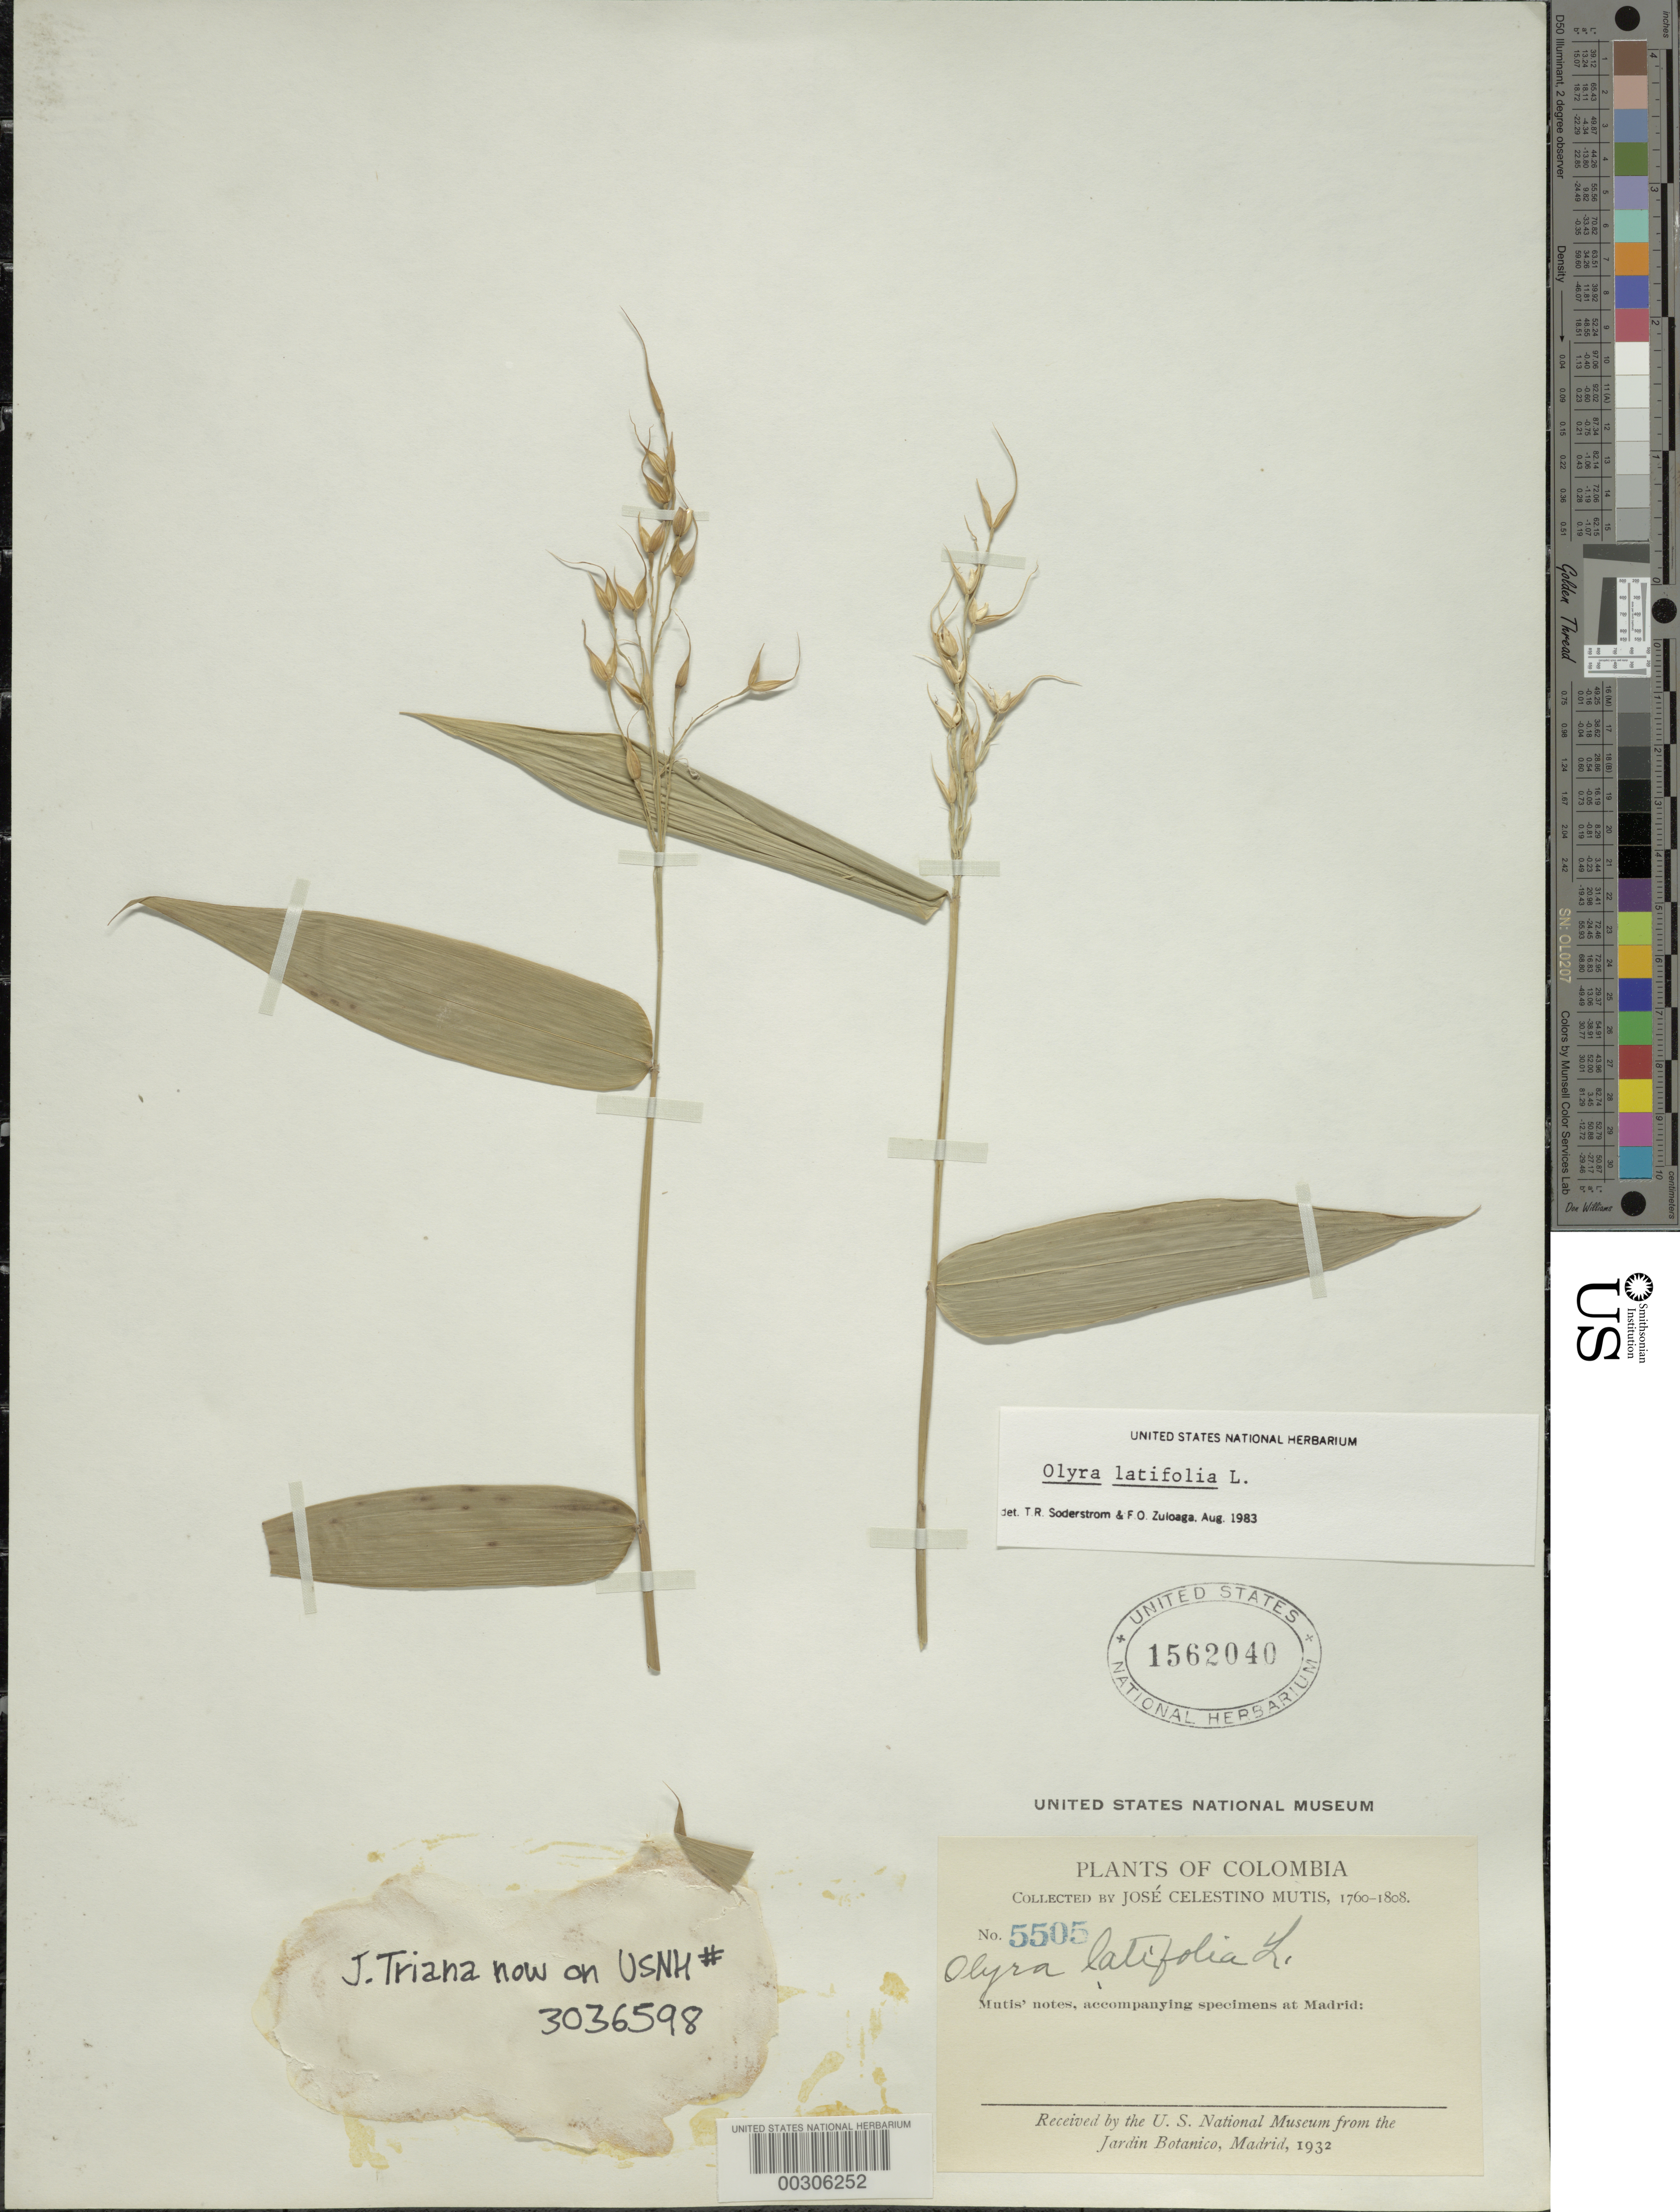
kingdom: Plantae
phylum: Tracheophyta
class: Liliopsida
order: Poales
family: Poaceae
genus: Olyra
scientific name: Olyra latifolia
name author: L.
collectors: J. C. B. Mutis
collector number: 5505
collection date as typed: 1760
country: Colombia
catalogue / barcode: US 1562040